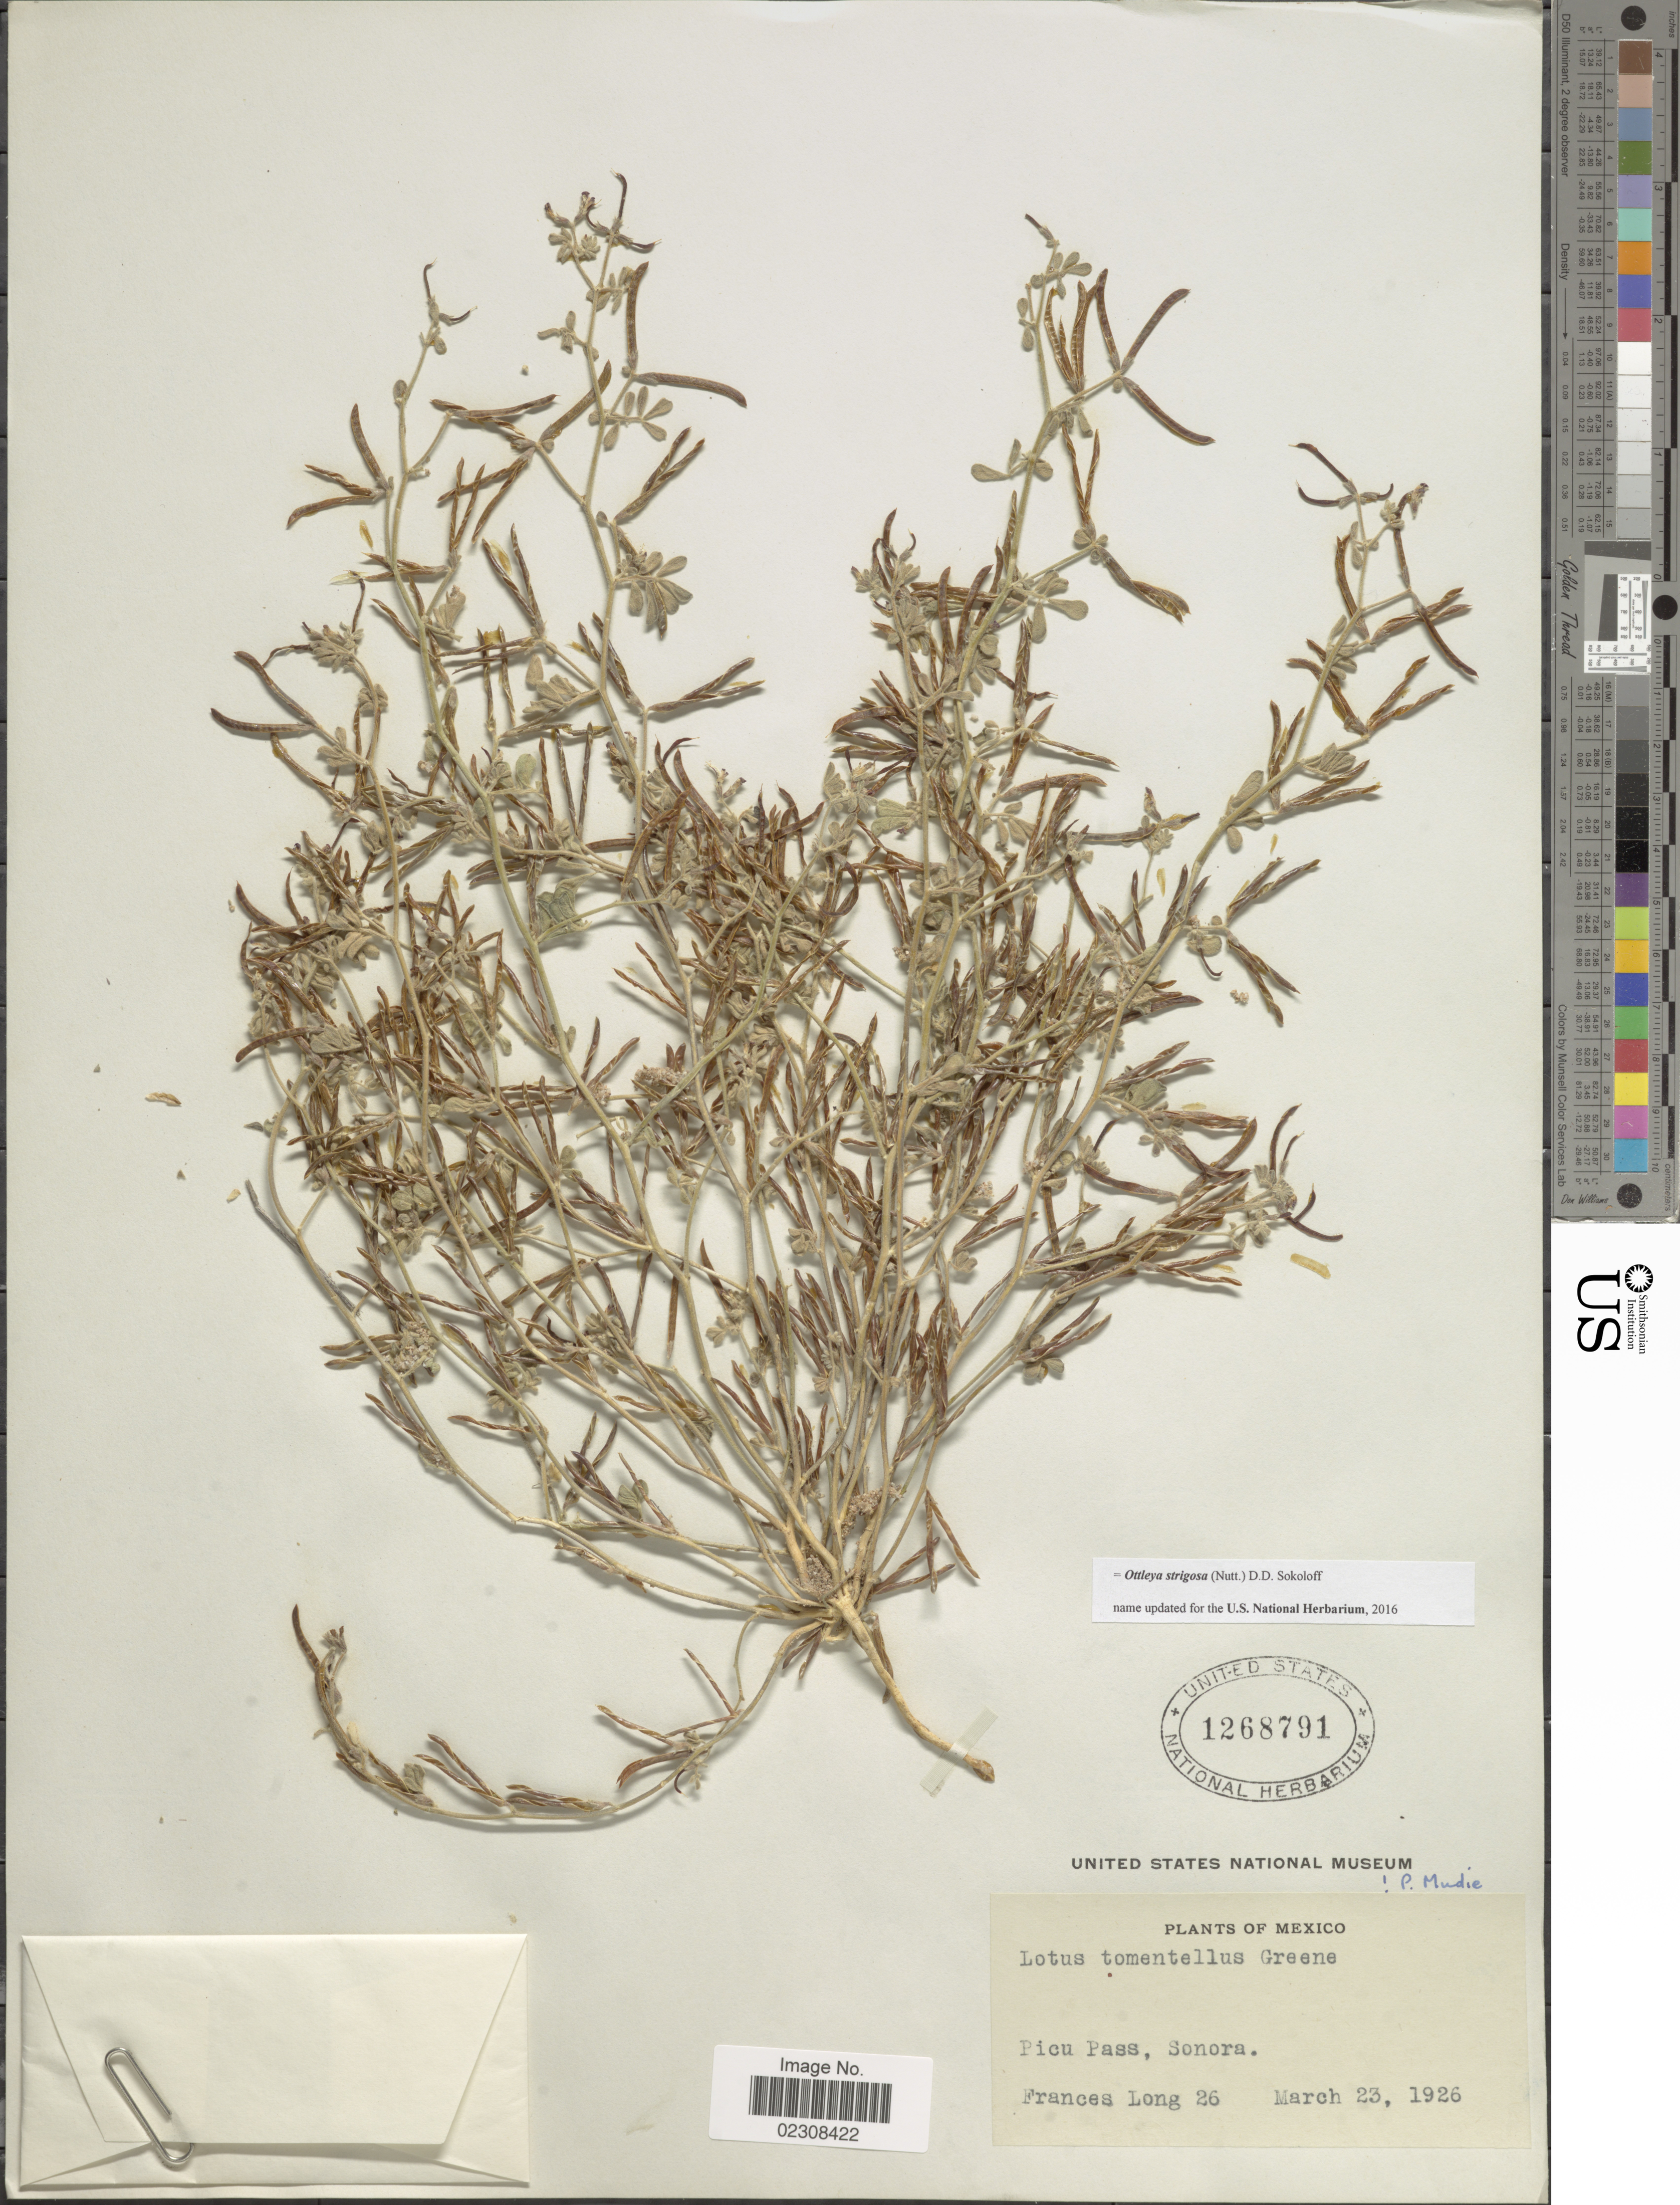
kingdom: Plantae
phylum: Tracheophyta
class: Magnoliopsida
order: Fabales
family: Fabaceae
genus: Ottleya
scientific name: Ottleya strigosa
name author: (Nutt.) D.D. Sokoloff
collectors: F. Long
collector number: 26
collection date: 1926-03-23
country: Mexico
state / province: Sonora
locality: Picu Pass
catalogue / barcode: US 1268791